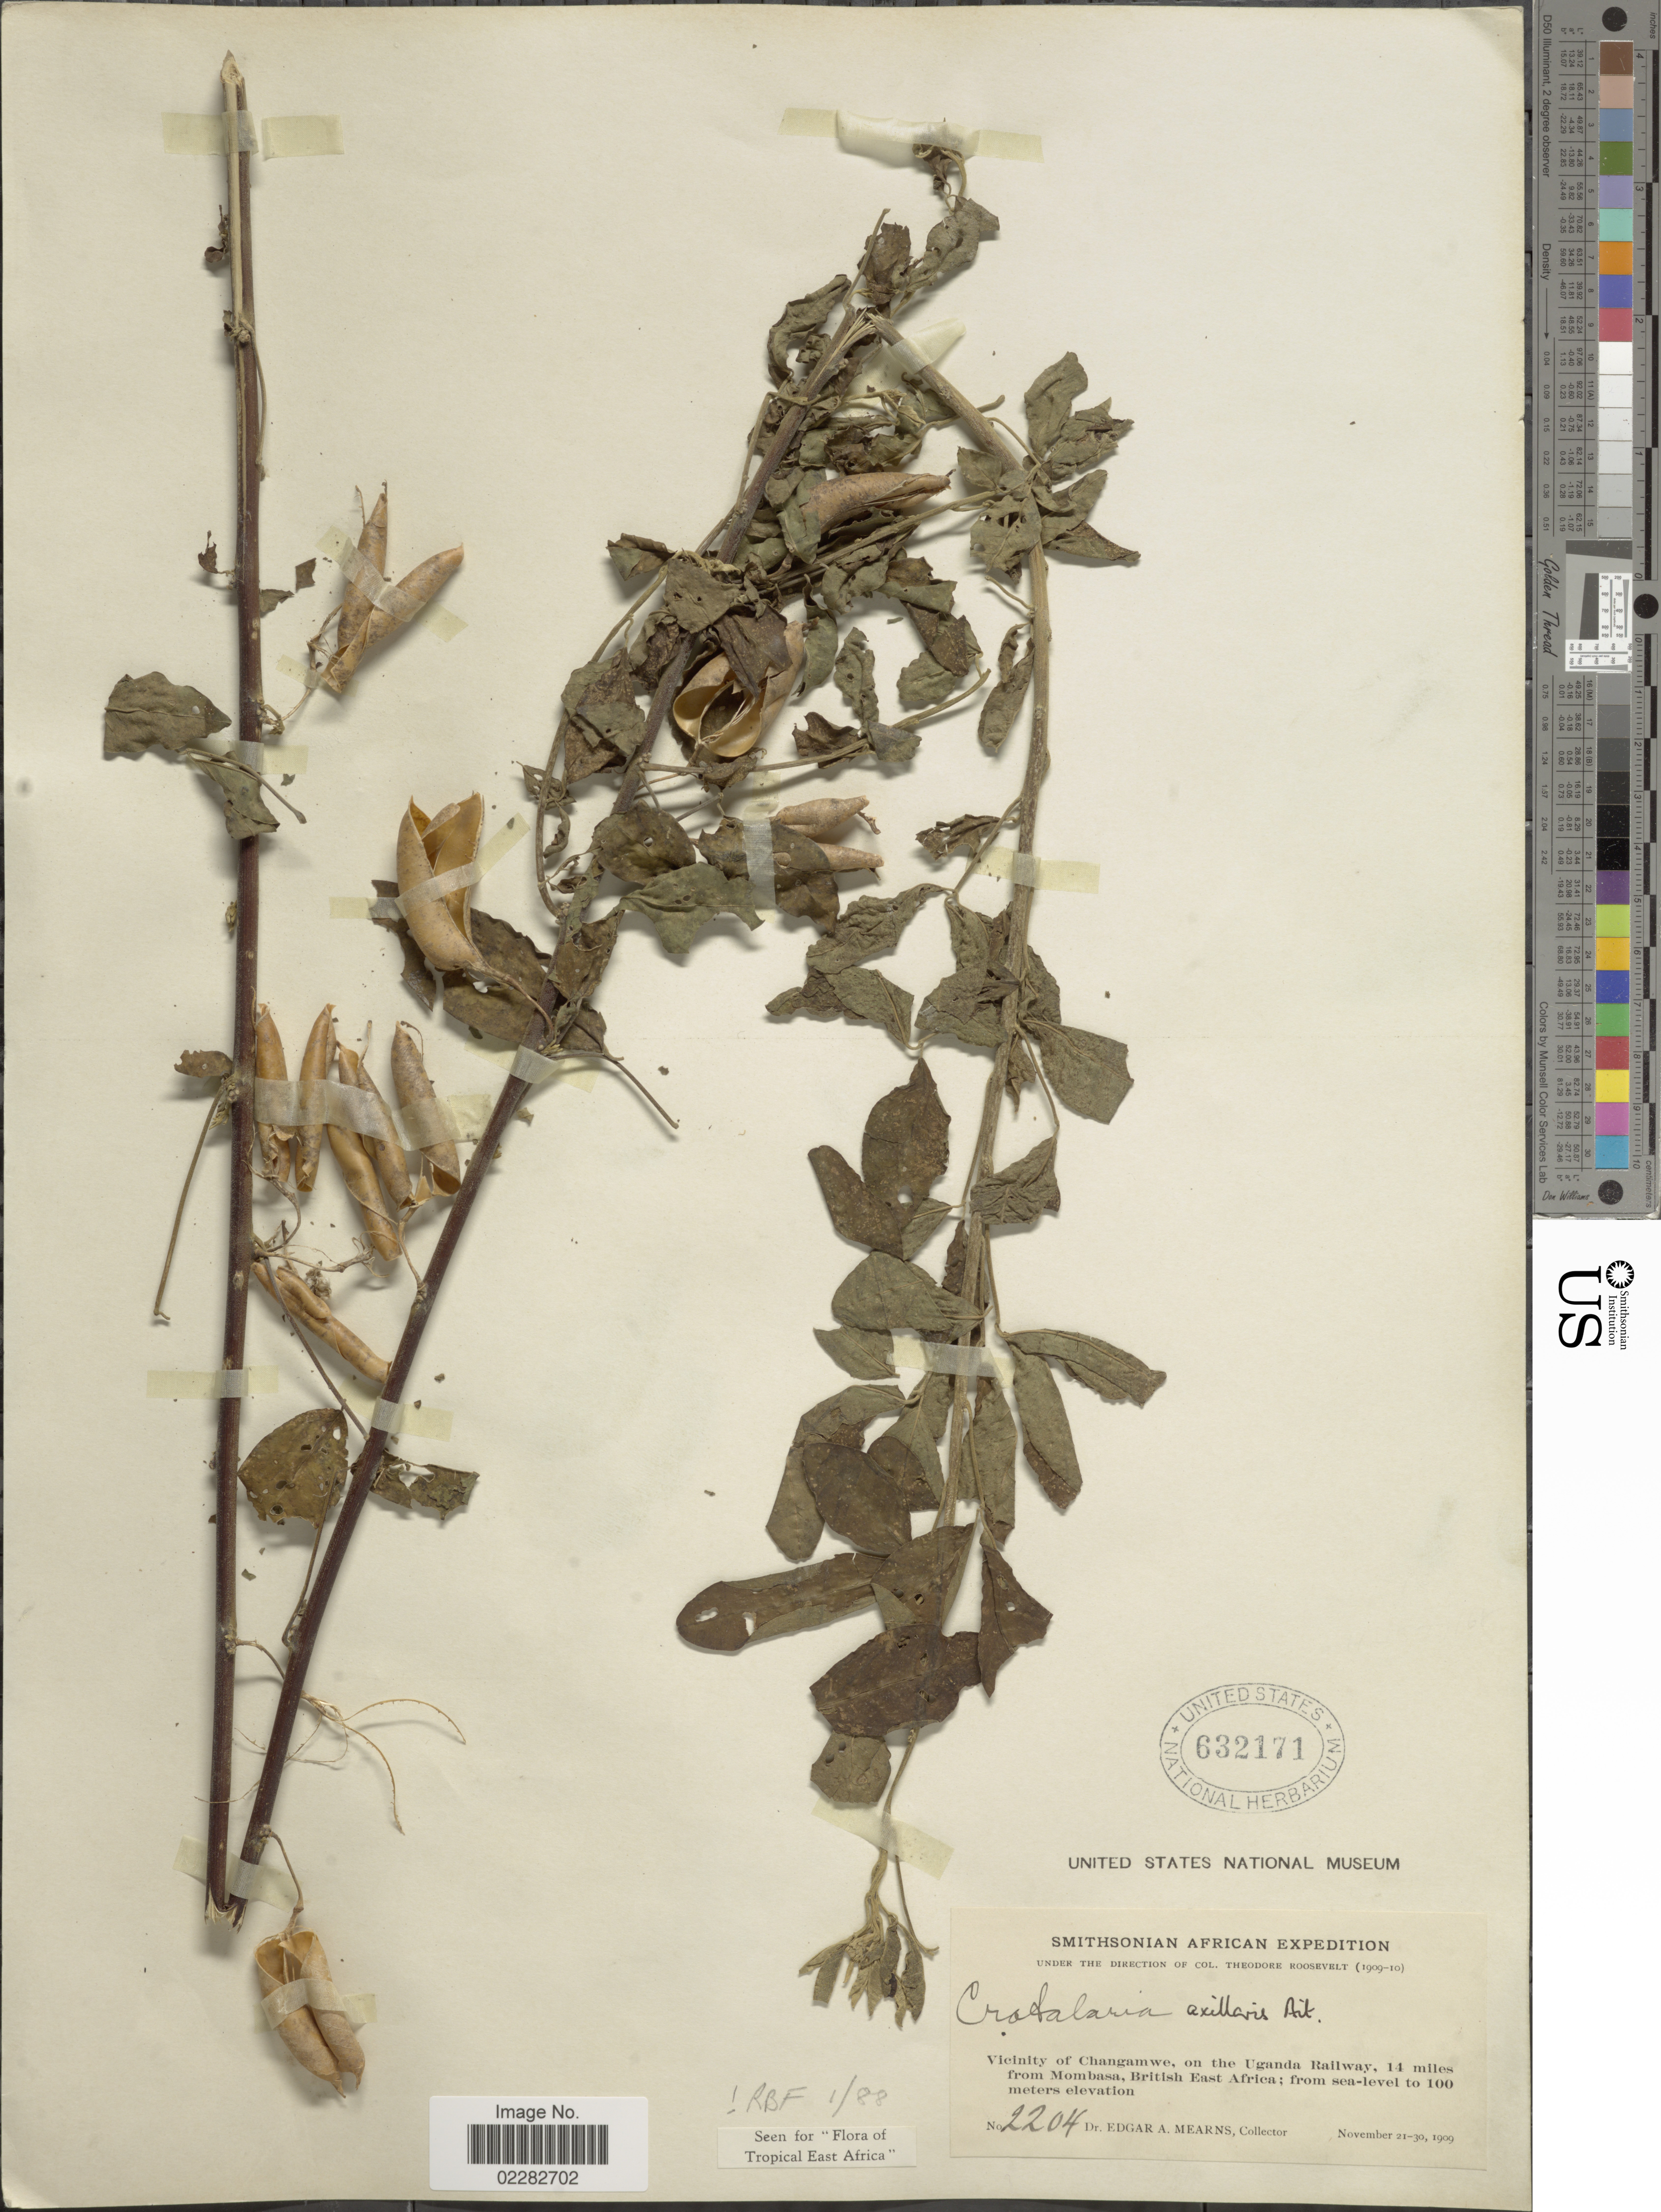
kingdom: Plantae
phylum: Tracheophyta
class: Magnoliopsida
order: Fabales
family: Fabaceae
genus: Crotalaria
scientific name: Crotalaria axillaris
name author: Aiton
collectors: E. A. Mearns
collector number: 2204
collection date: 1909-11-21/1909-11-30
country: Kenya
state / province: Mombasa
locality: Vicinity of Changamwe, on the Uganda Railway, 14 miles from Mombasa, British East Africa.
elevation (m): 100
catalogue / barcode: US 632171